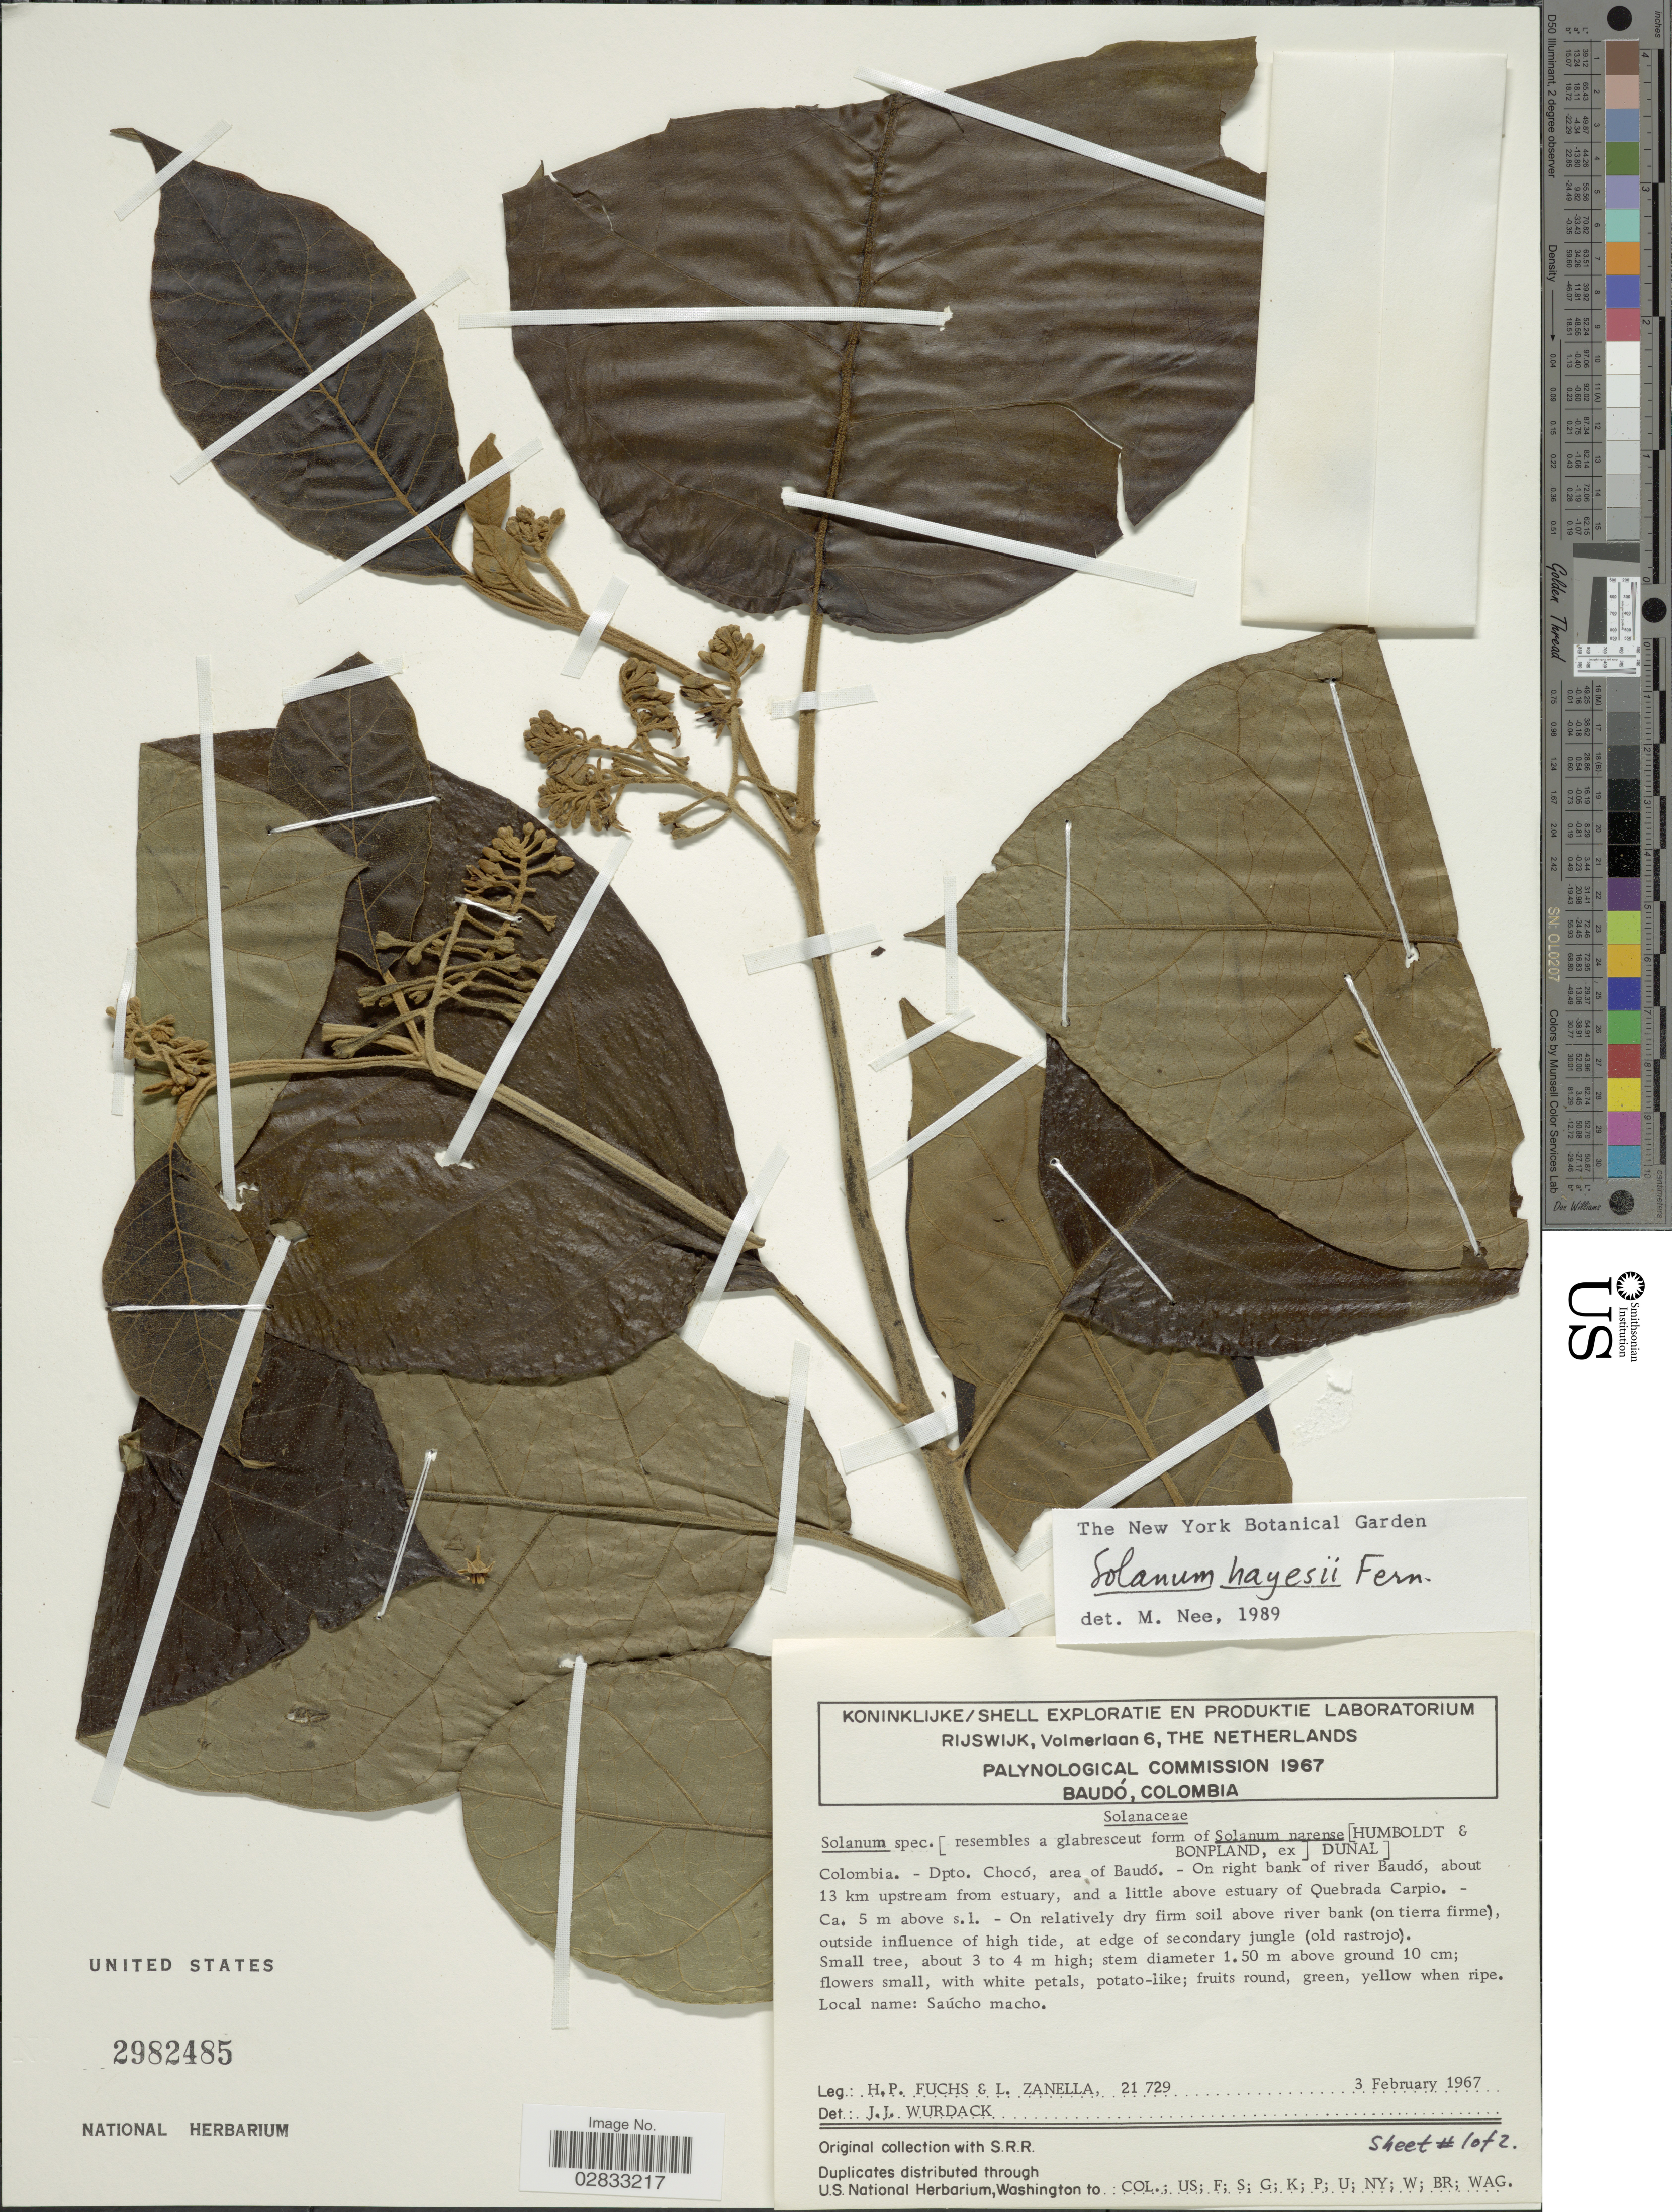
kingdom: Plantae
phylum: Tracheophyta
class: Magnoliopsida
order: Solanales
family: Solanaceae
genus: Solanum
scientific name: Solanum hayesii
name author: Fernald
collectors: H. P. Fuchs & L. Zanella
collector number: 21729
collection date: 1967-02-03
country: Colombia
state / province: Chocó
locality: Dpto. Chocó, area of Baudó. - On right bank of river Baudó, about 13 km upstream from estuary, and a little above estuary of Quebrada Carpio.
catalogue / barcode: US 2982485